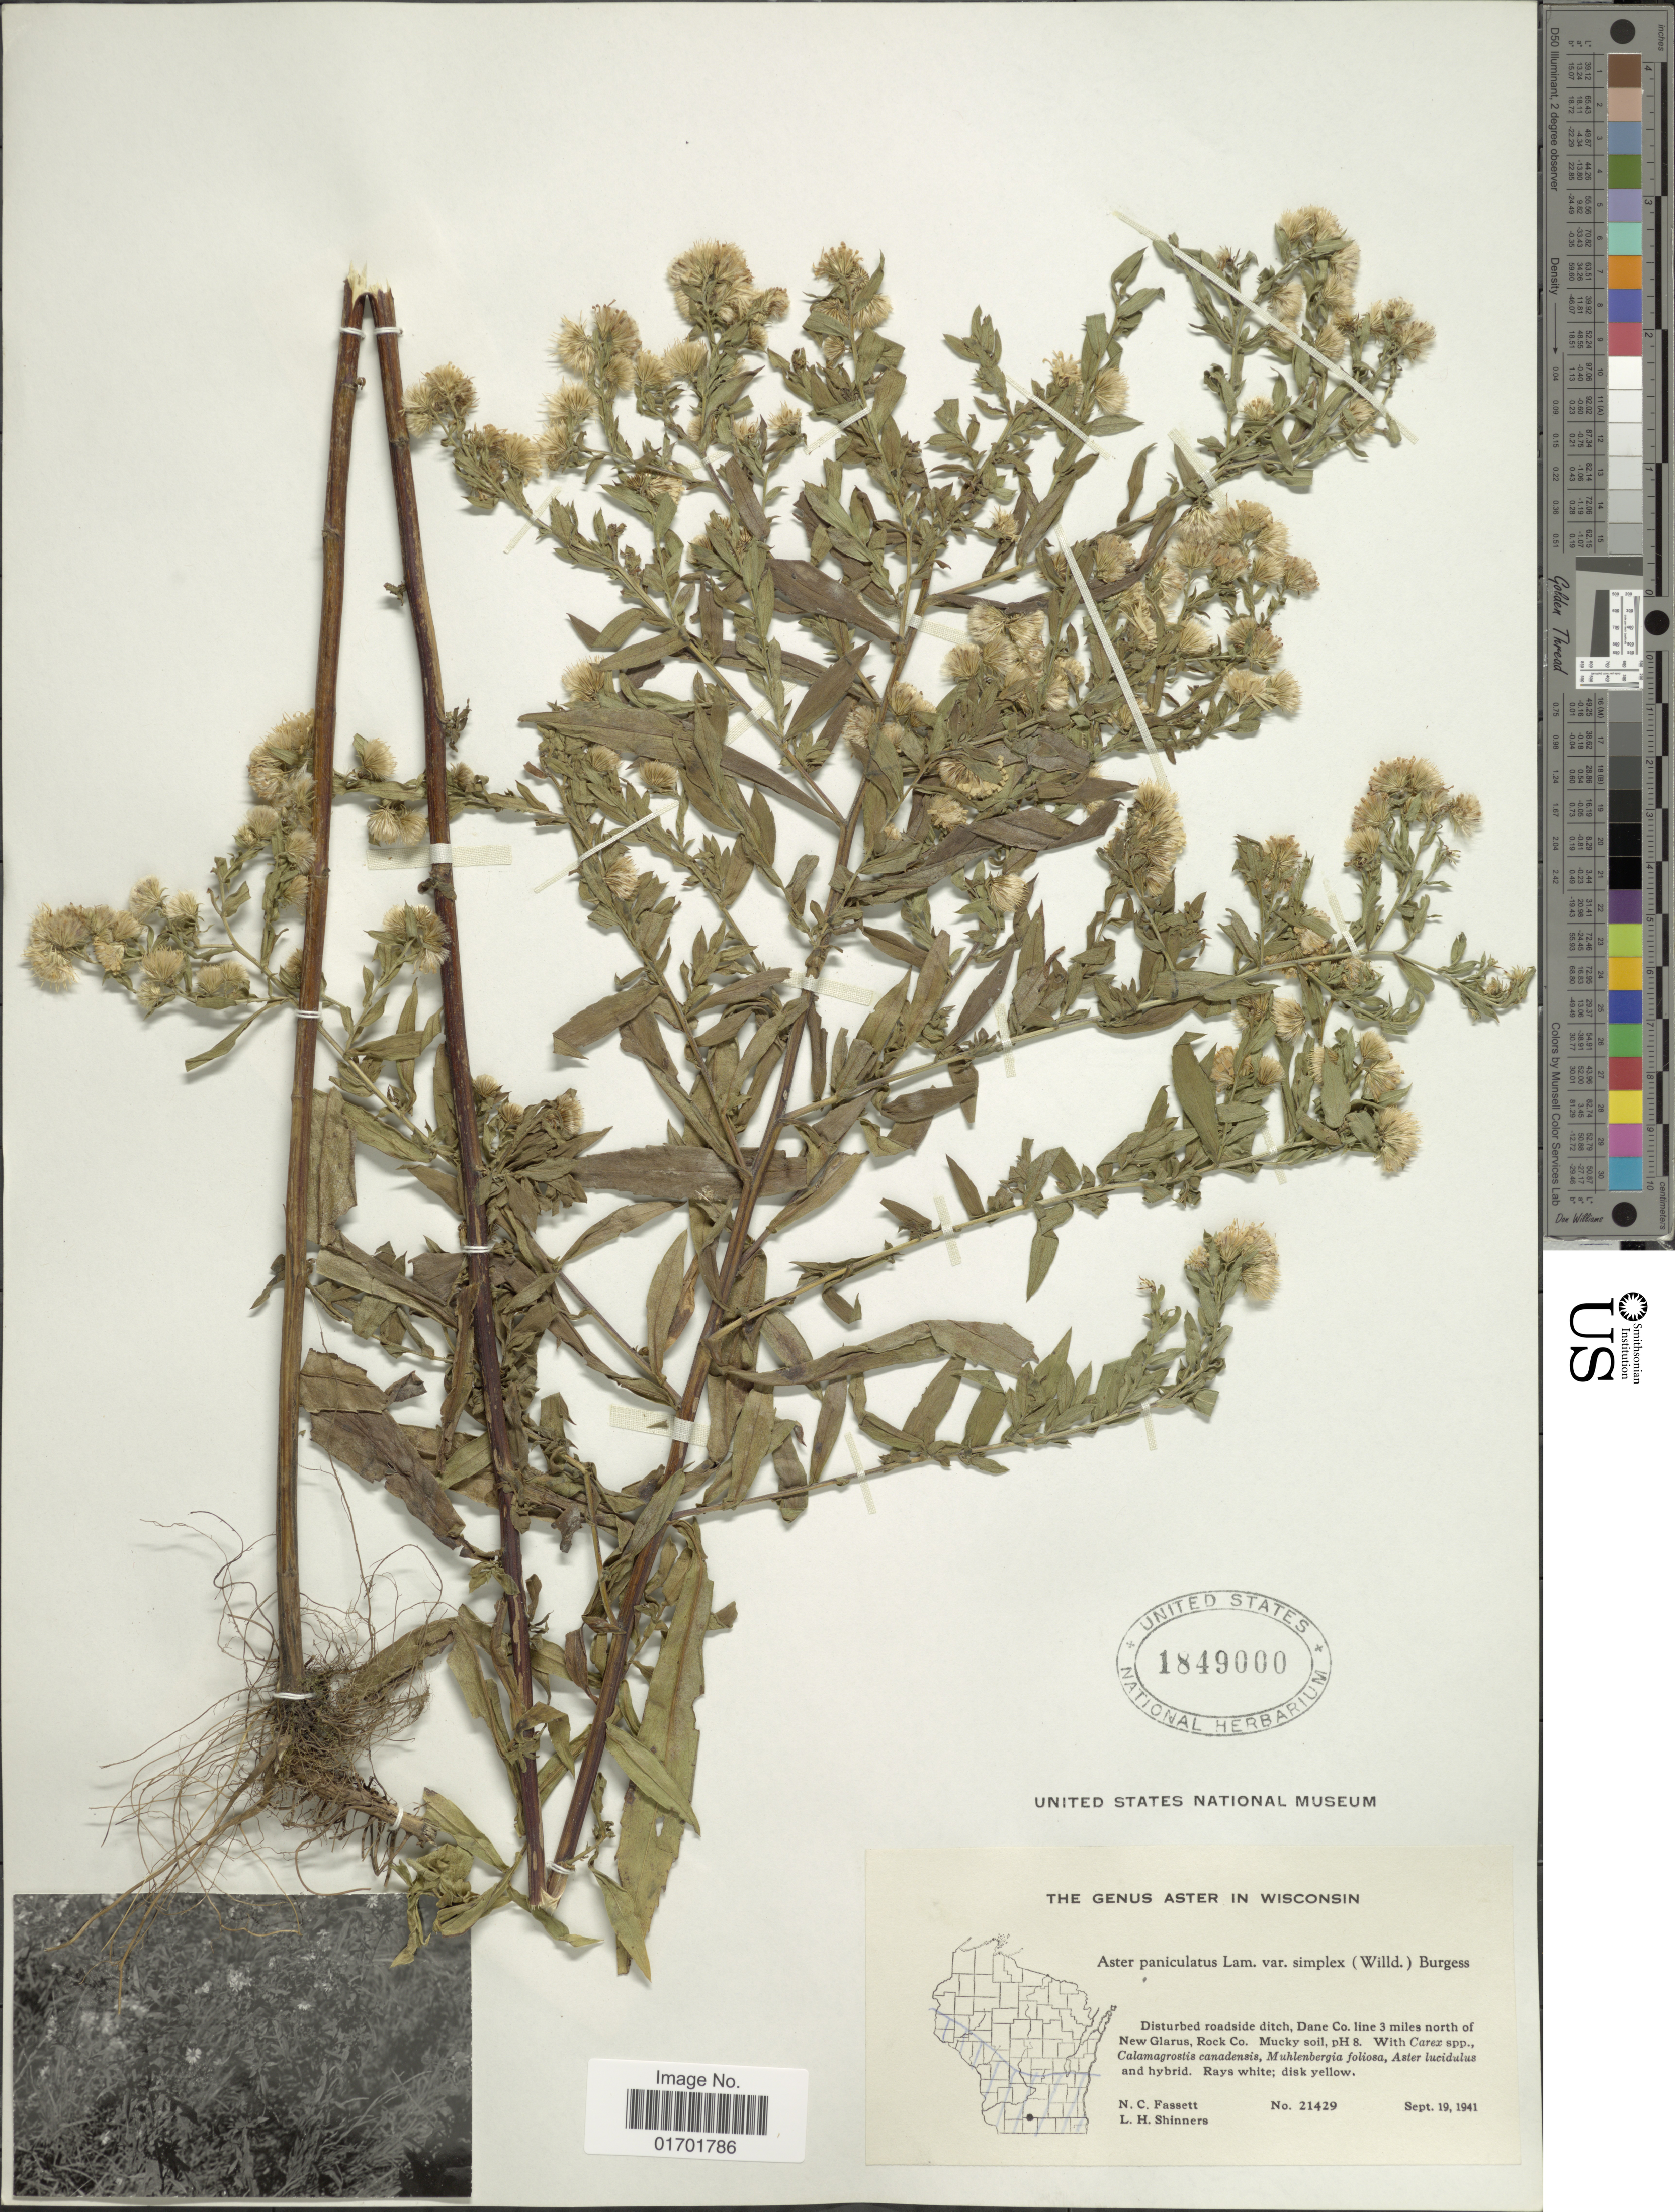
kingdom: Plantae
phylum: Tracheophyta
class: Magnoliopsida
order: Asterales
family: Asteraceae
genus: Symphyotrichum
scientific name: Symphyotrichum lanceolatum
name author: (Willd.) G.L. Nesom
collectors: N. C. Fassett & L. H. Shinners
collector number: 21429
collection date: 1941-09-19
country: United States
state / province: Wisconsin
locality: The Genus Aster, Dane Co. line 3 miles north of New Glarus, Rock Co.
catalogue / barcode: US 1849000